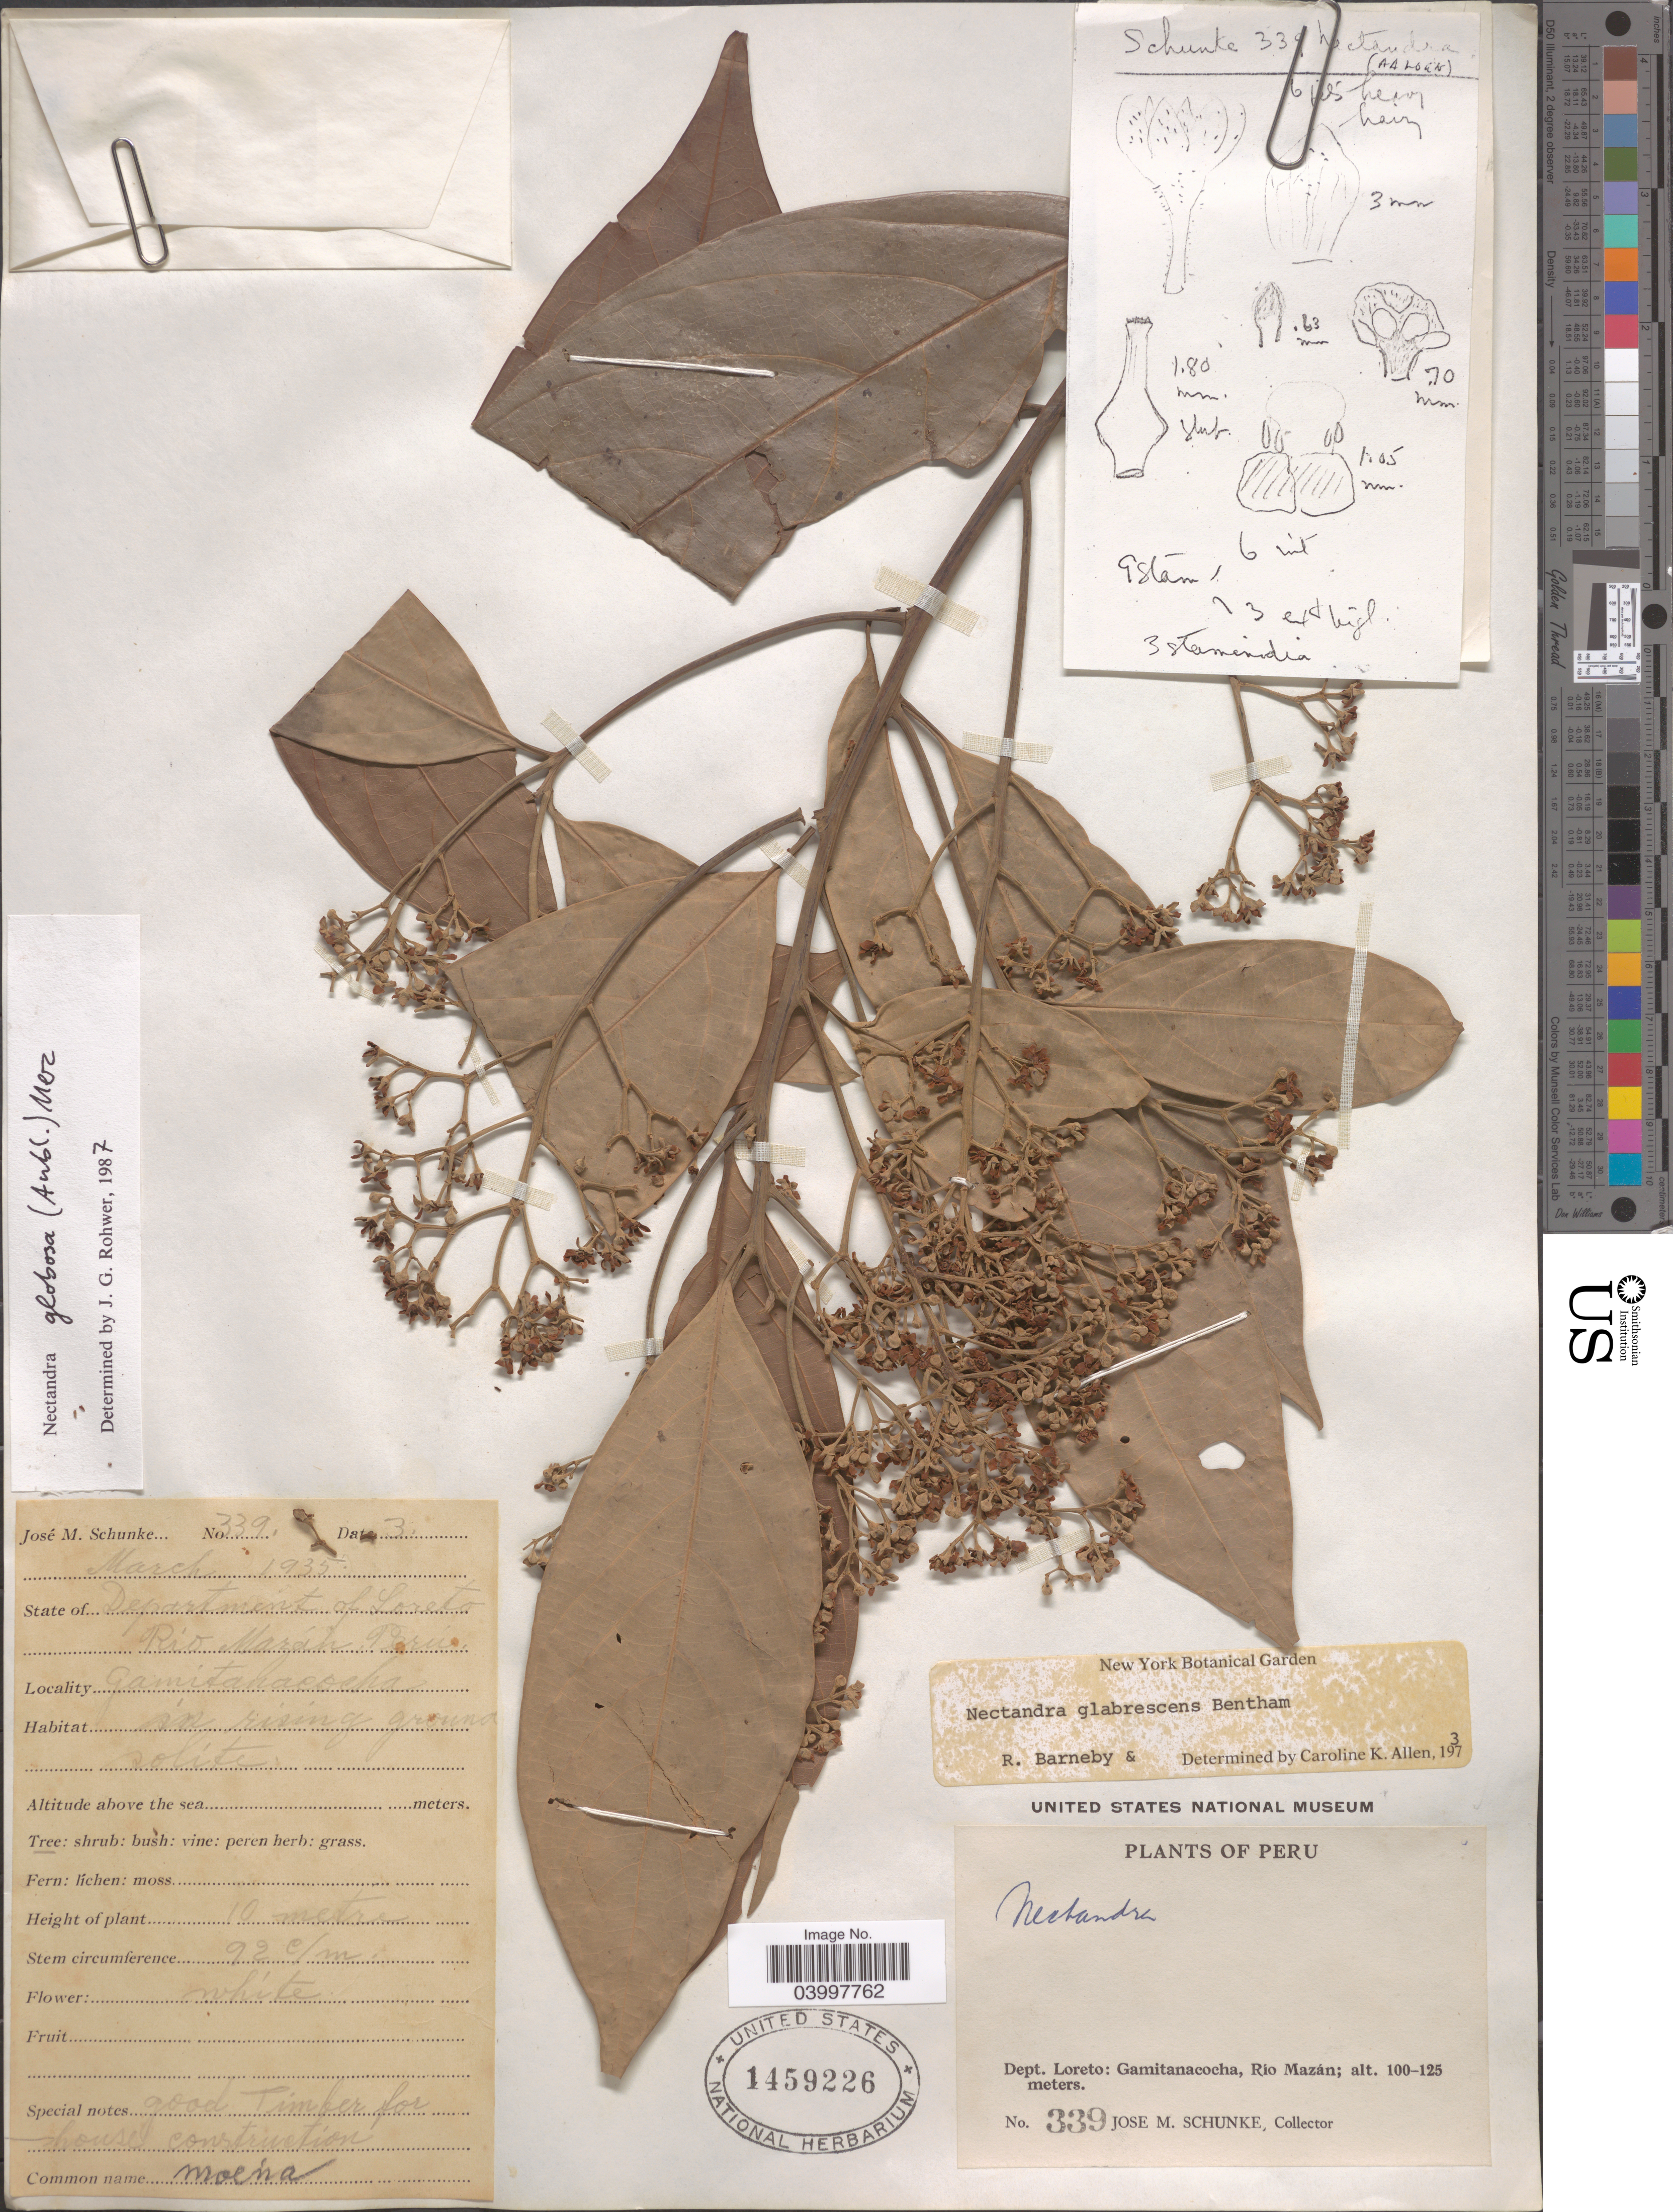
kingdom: Plantae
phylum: Tracheophyta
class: Magnoliopsida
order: Laurales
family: Lauraceae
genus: Nectandra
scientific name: Nectandra globosa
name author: (Aubl.) Mez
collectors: J. M. Schunke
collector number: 339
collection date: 1935-03-03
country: Peru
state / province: Loreto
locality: Dept. Loreto: Gamitanacocha, Rio Mazán.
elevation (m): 100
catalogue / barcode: US 1459226